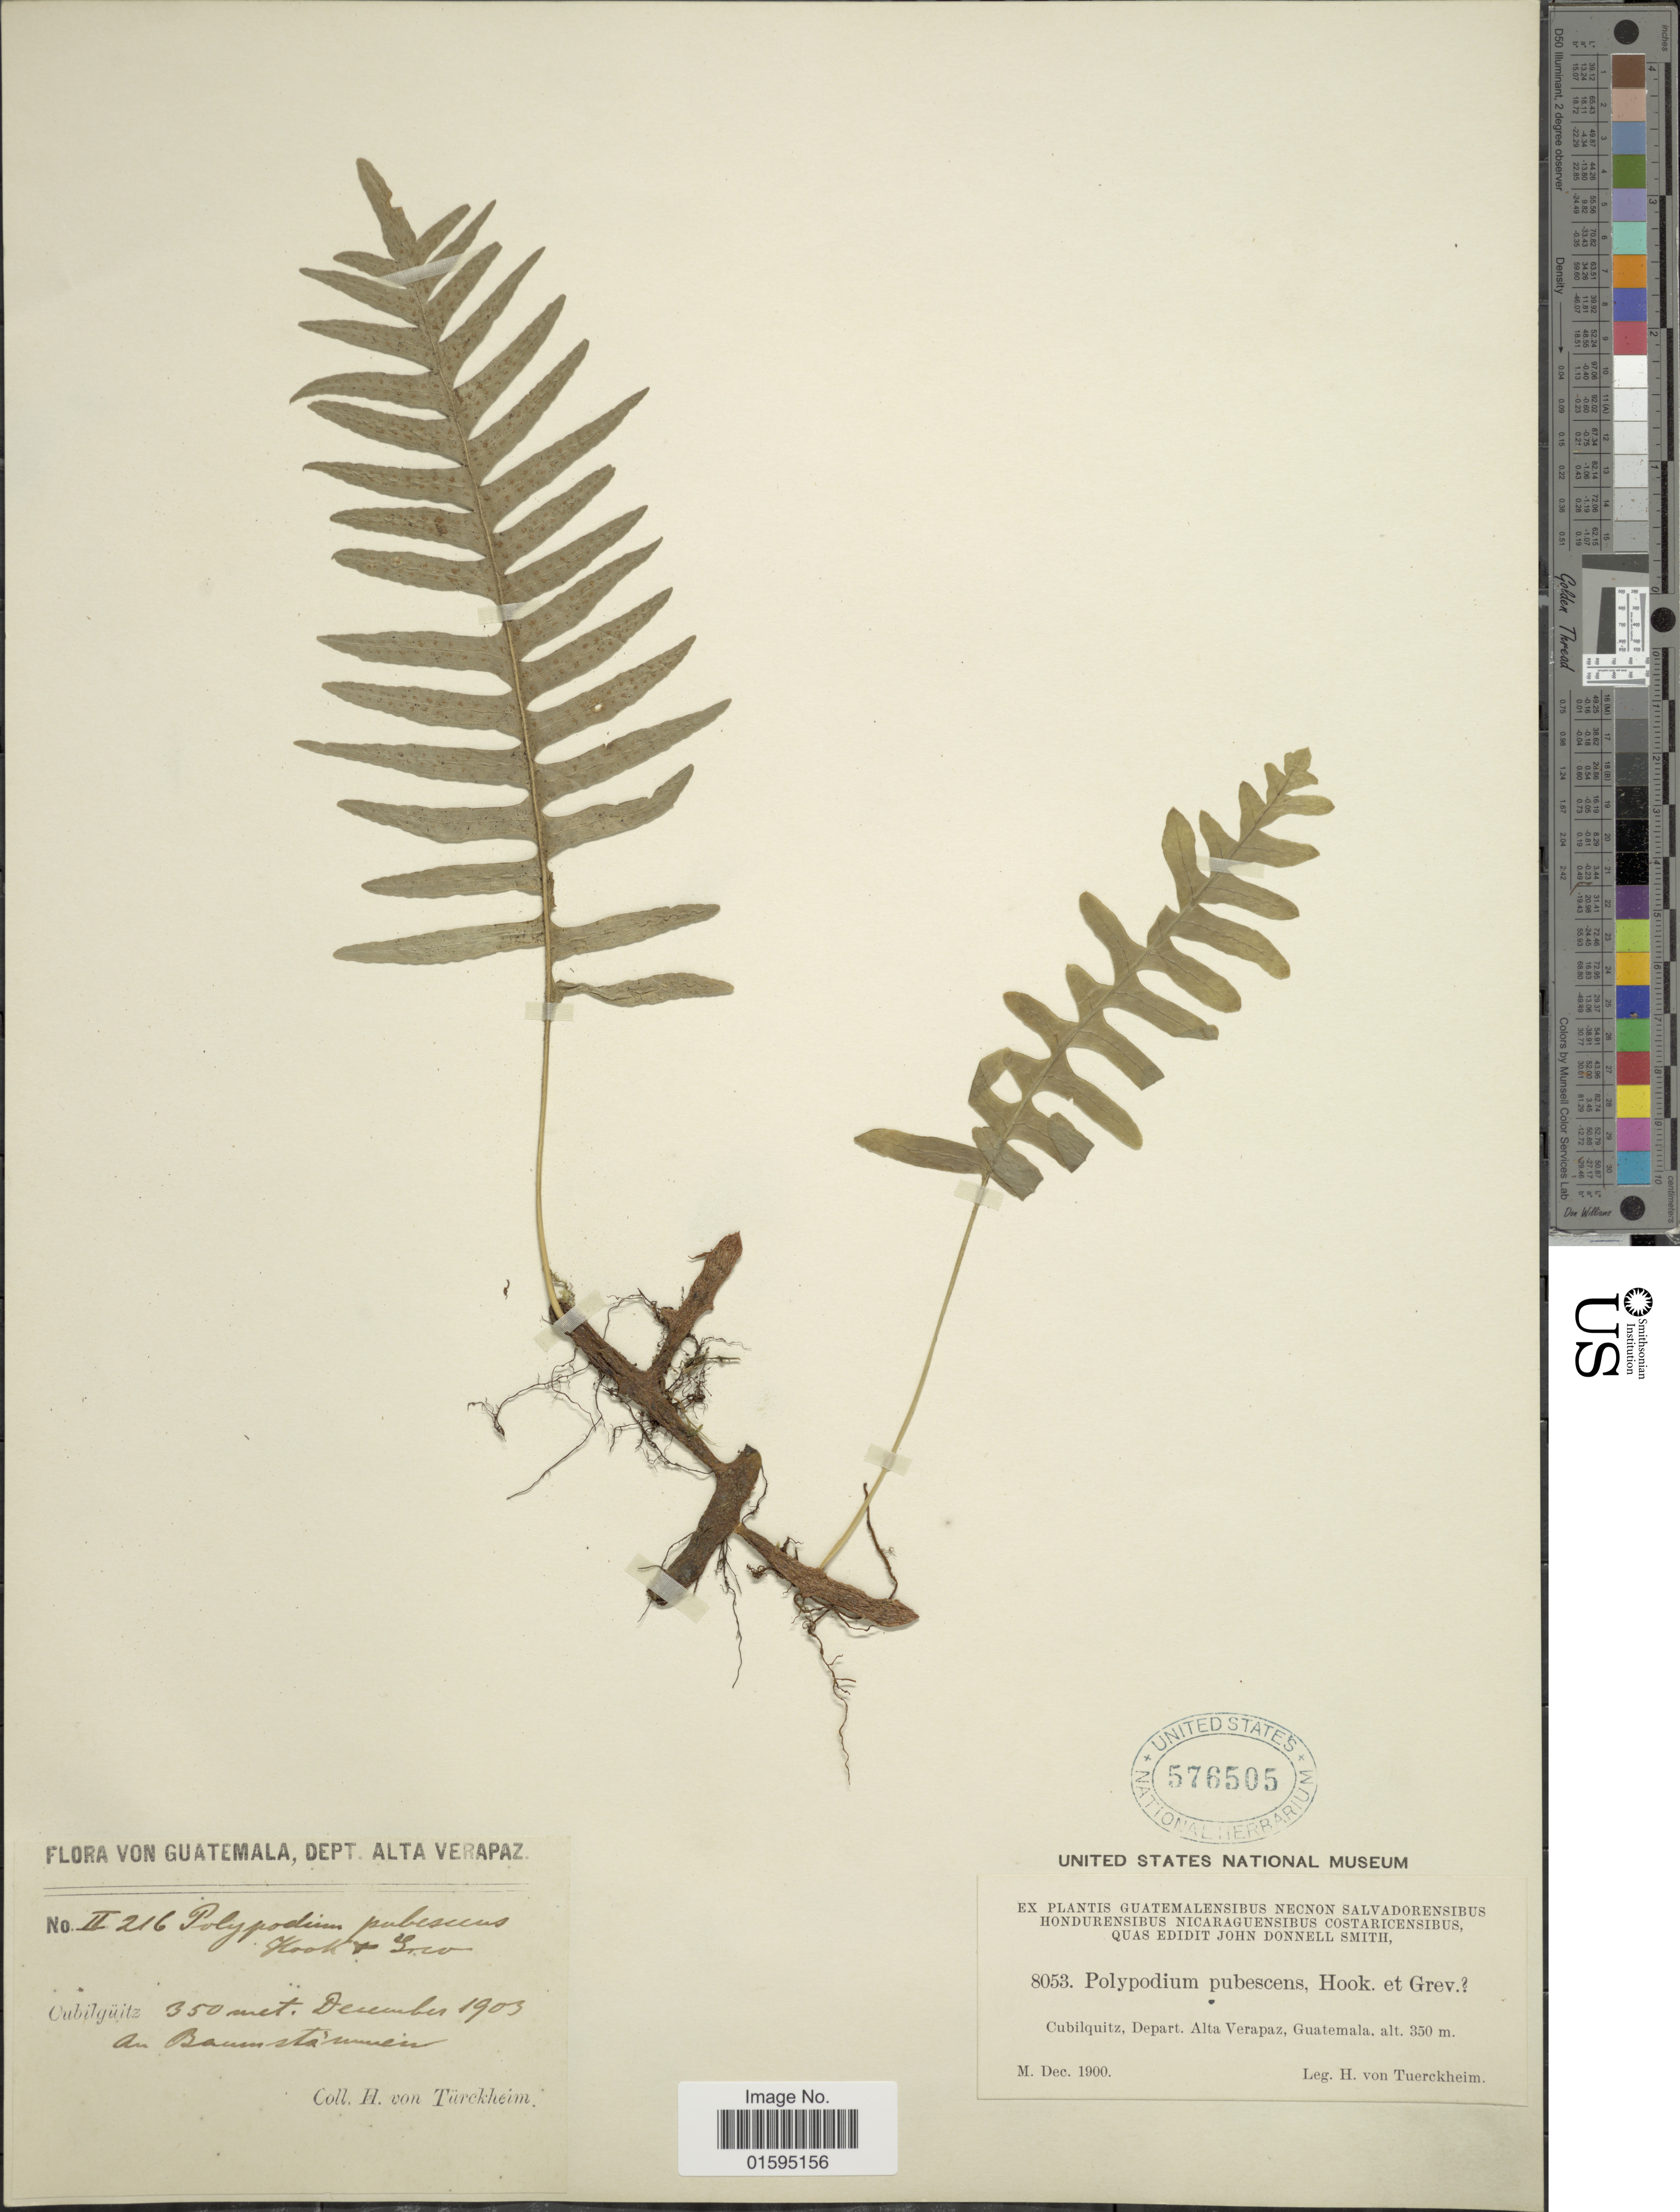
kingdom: Plantae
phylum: Tracheophyta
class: Polypodiopsida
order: Polypodiales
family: Polypodiaceae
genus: Polypodium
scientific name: Polypodium hispidulum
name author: Bartlett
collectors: H. von Türckheim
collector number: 8053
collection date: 1900-12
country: Guatemala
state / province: Alta Verapaz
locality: Cubilgüitz, an baumstämmen (on tree trunks).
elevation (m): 350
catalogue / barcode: US 576505